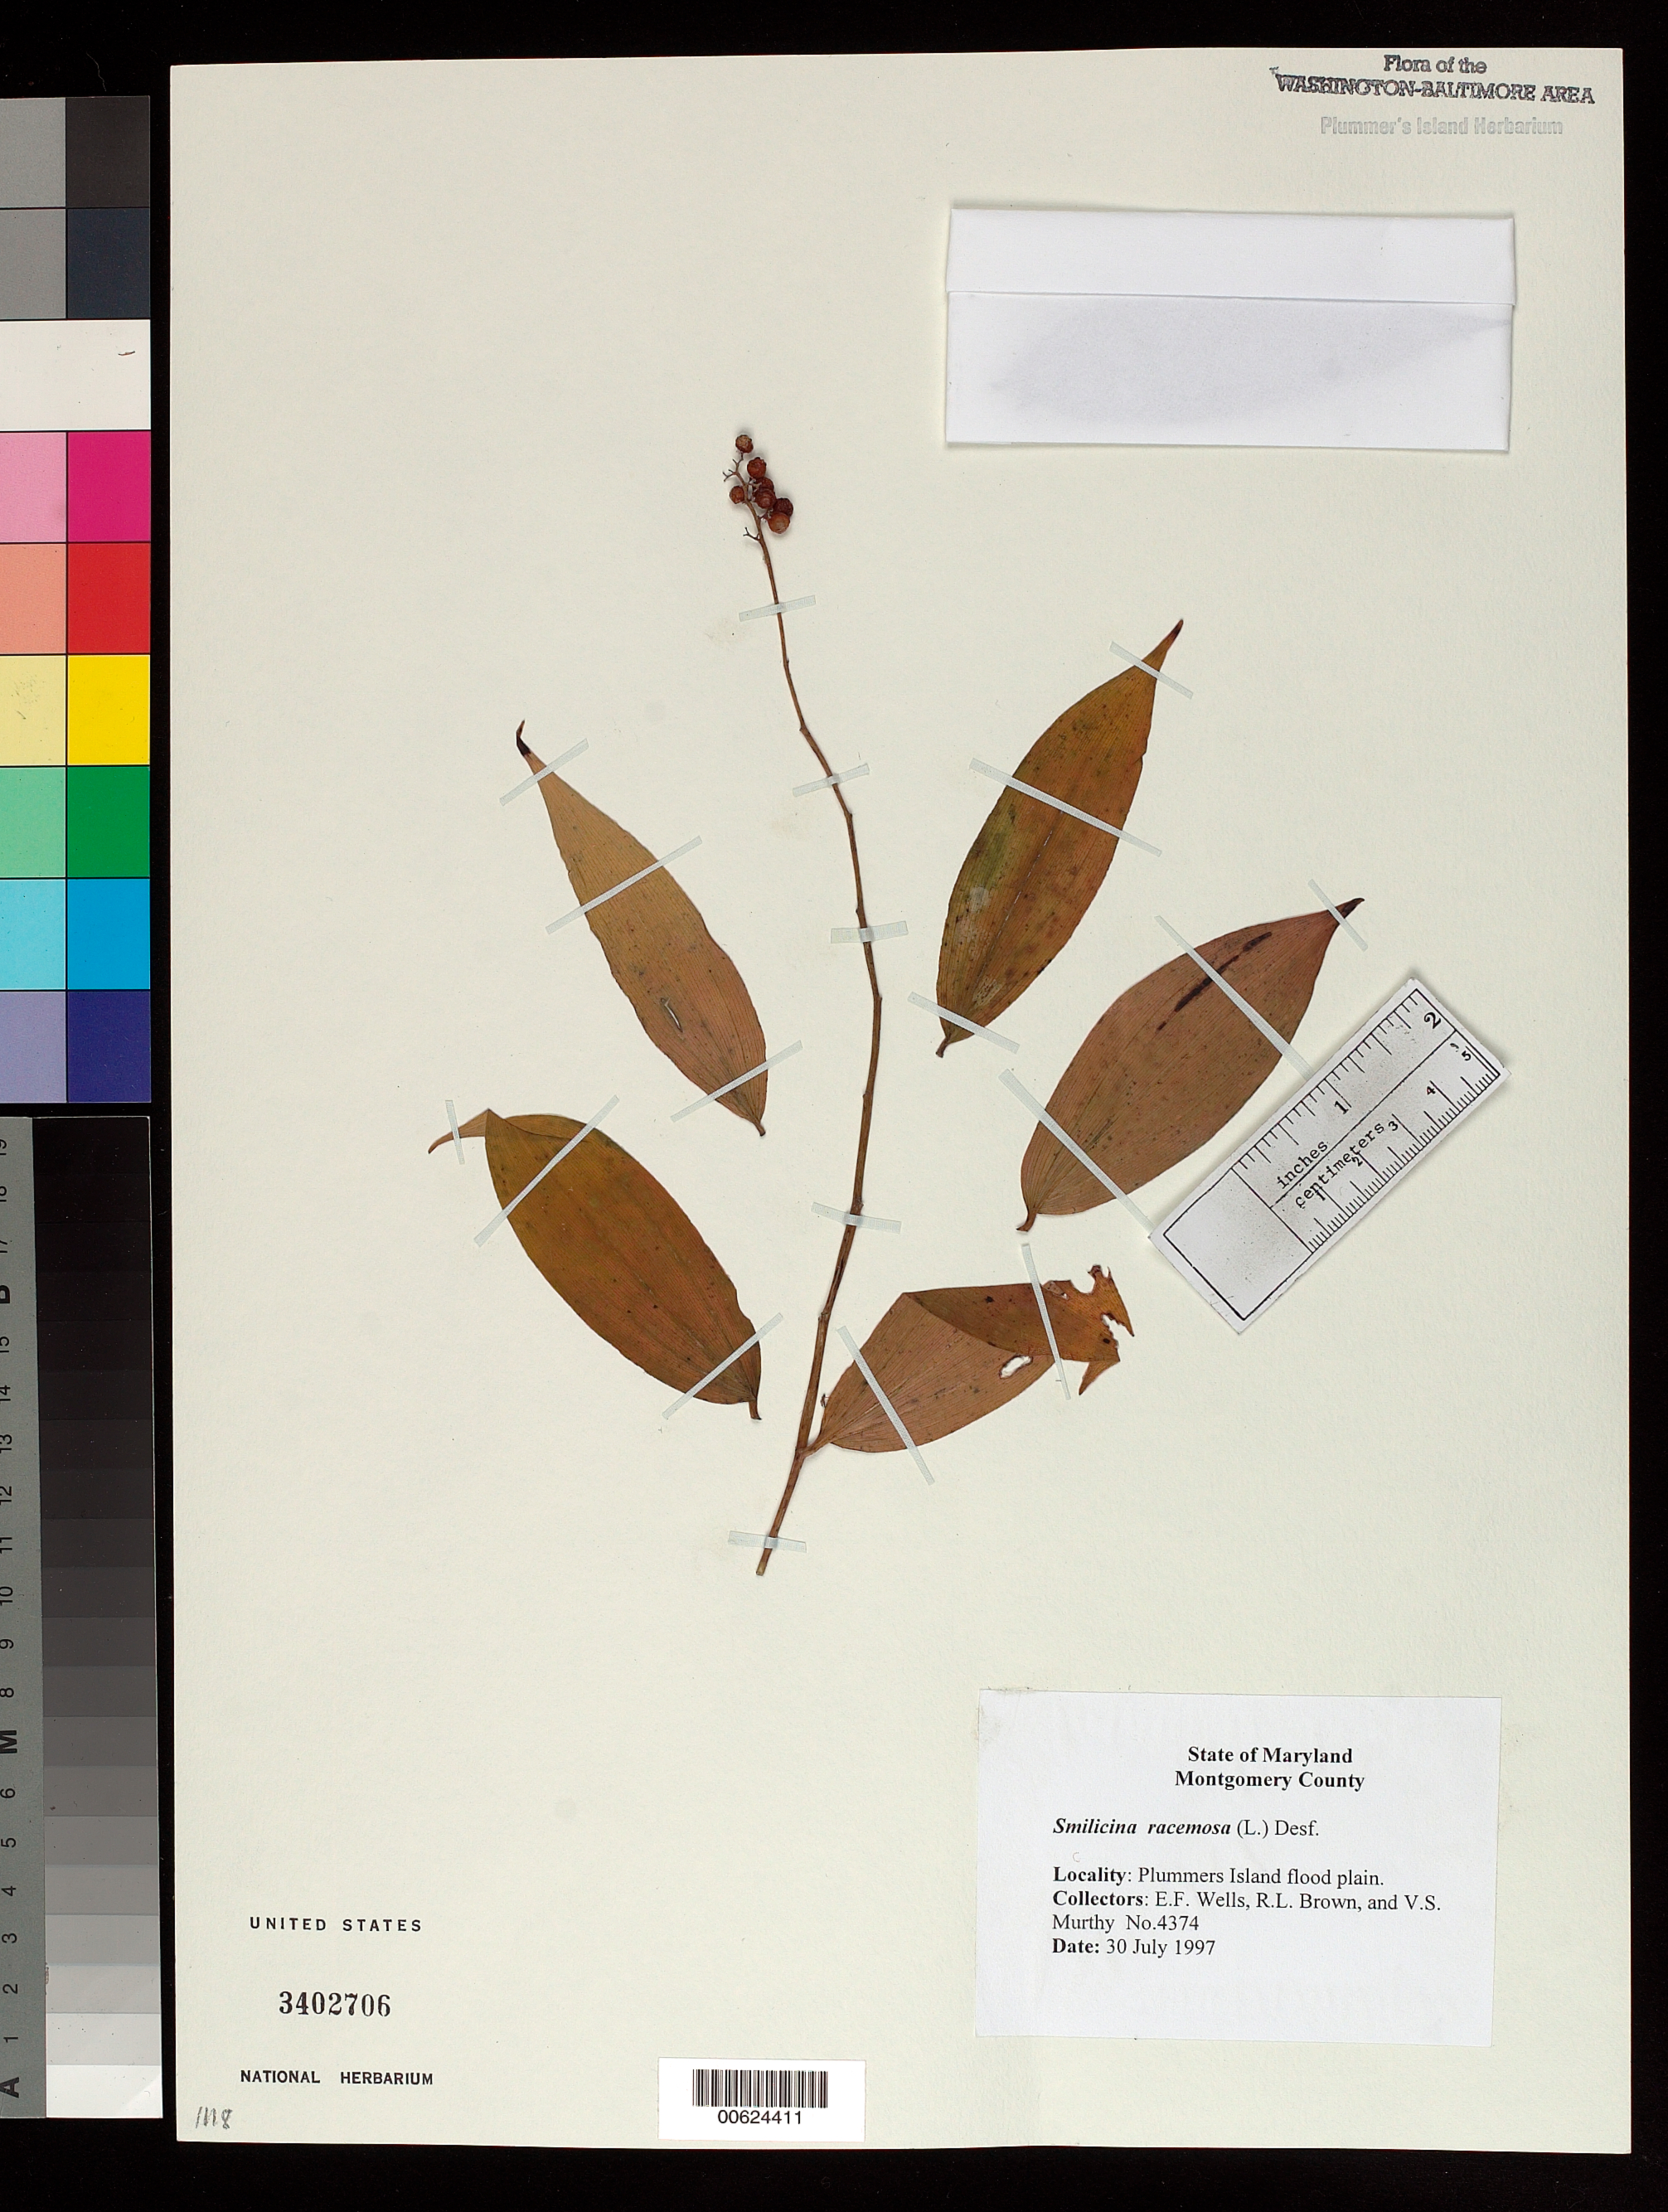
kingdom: Plantae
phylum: Tracheophyta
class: Liliopsida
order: Asparagales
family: Asparagaceae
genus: Maianthemum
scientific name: Maianthemum racemosum subsp. racemosum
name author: (L.) Link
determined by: Strong, Mark T., (BOT), Smithsonian Institution - National Museum of Natural History (UNITED STATES)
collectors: E. F. Wells, R. L. Brown & V. S. Murthy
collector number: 4374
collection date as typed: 30 Jul 1997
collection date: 1997-07-30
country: United States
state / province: Maryland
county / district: Montgomery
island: Plummers Island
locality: Flood plain of Plummers Island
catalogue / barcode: US 3402706